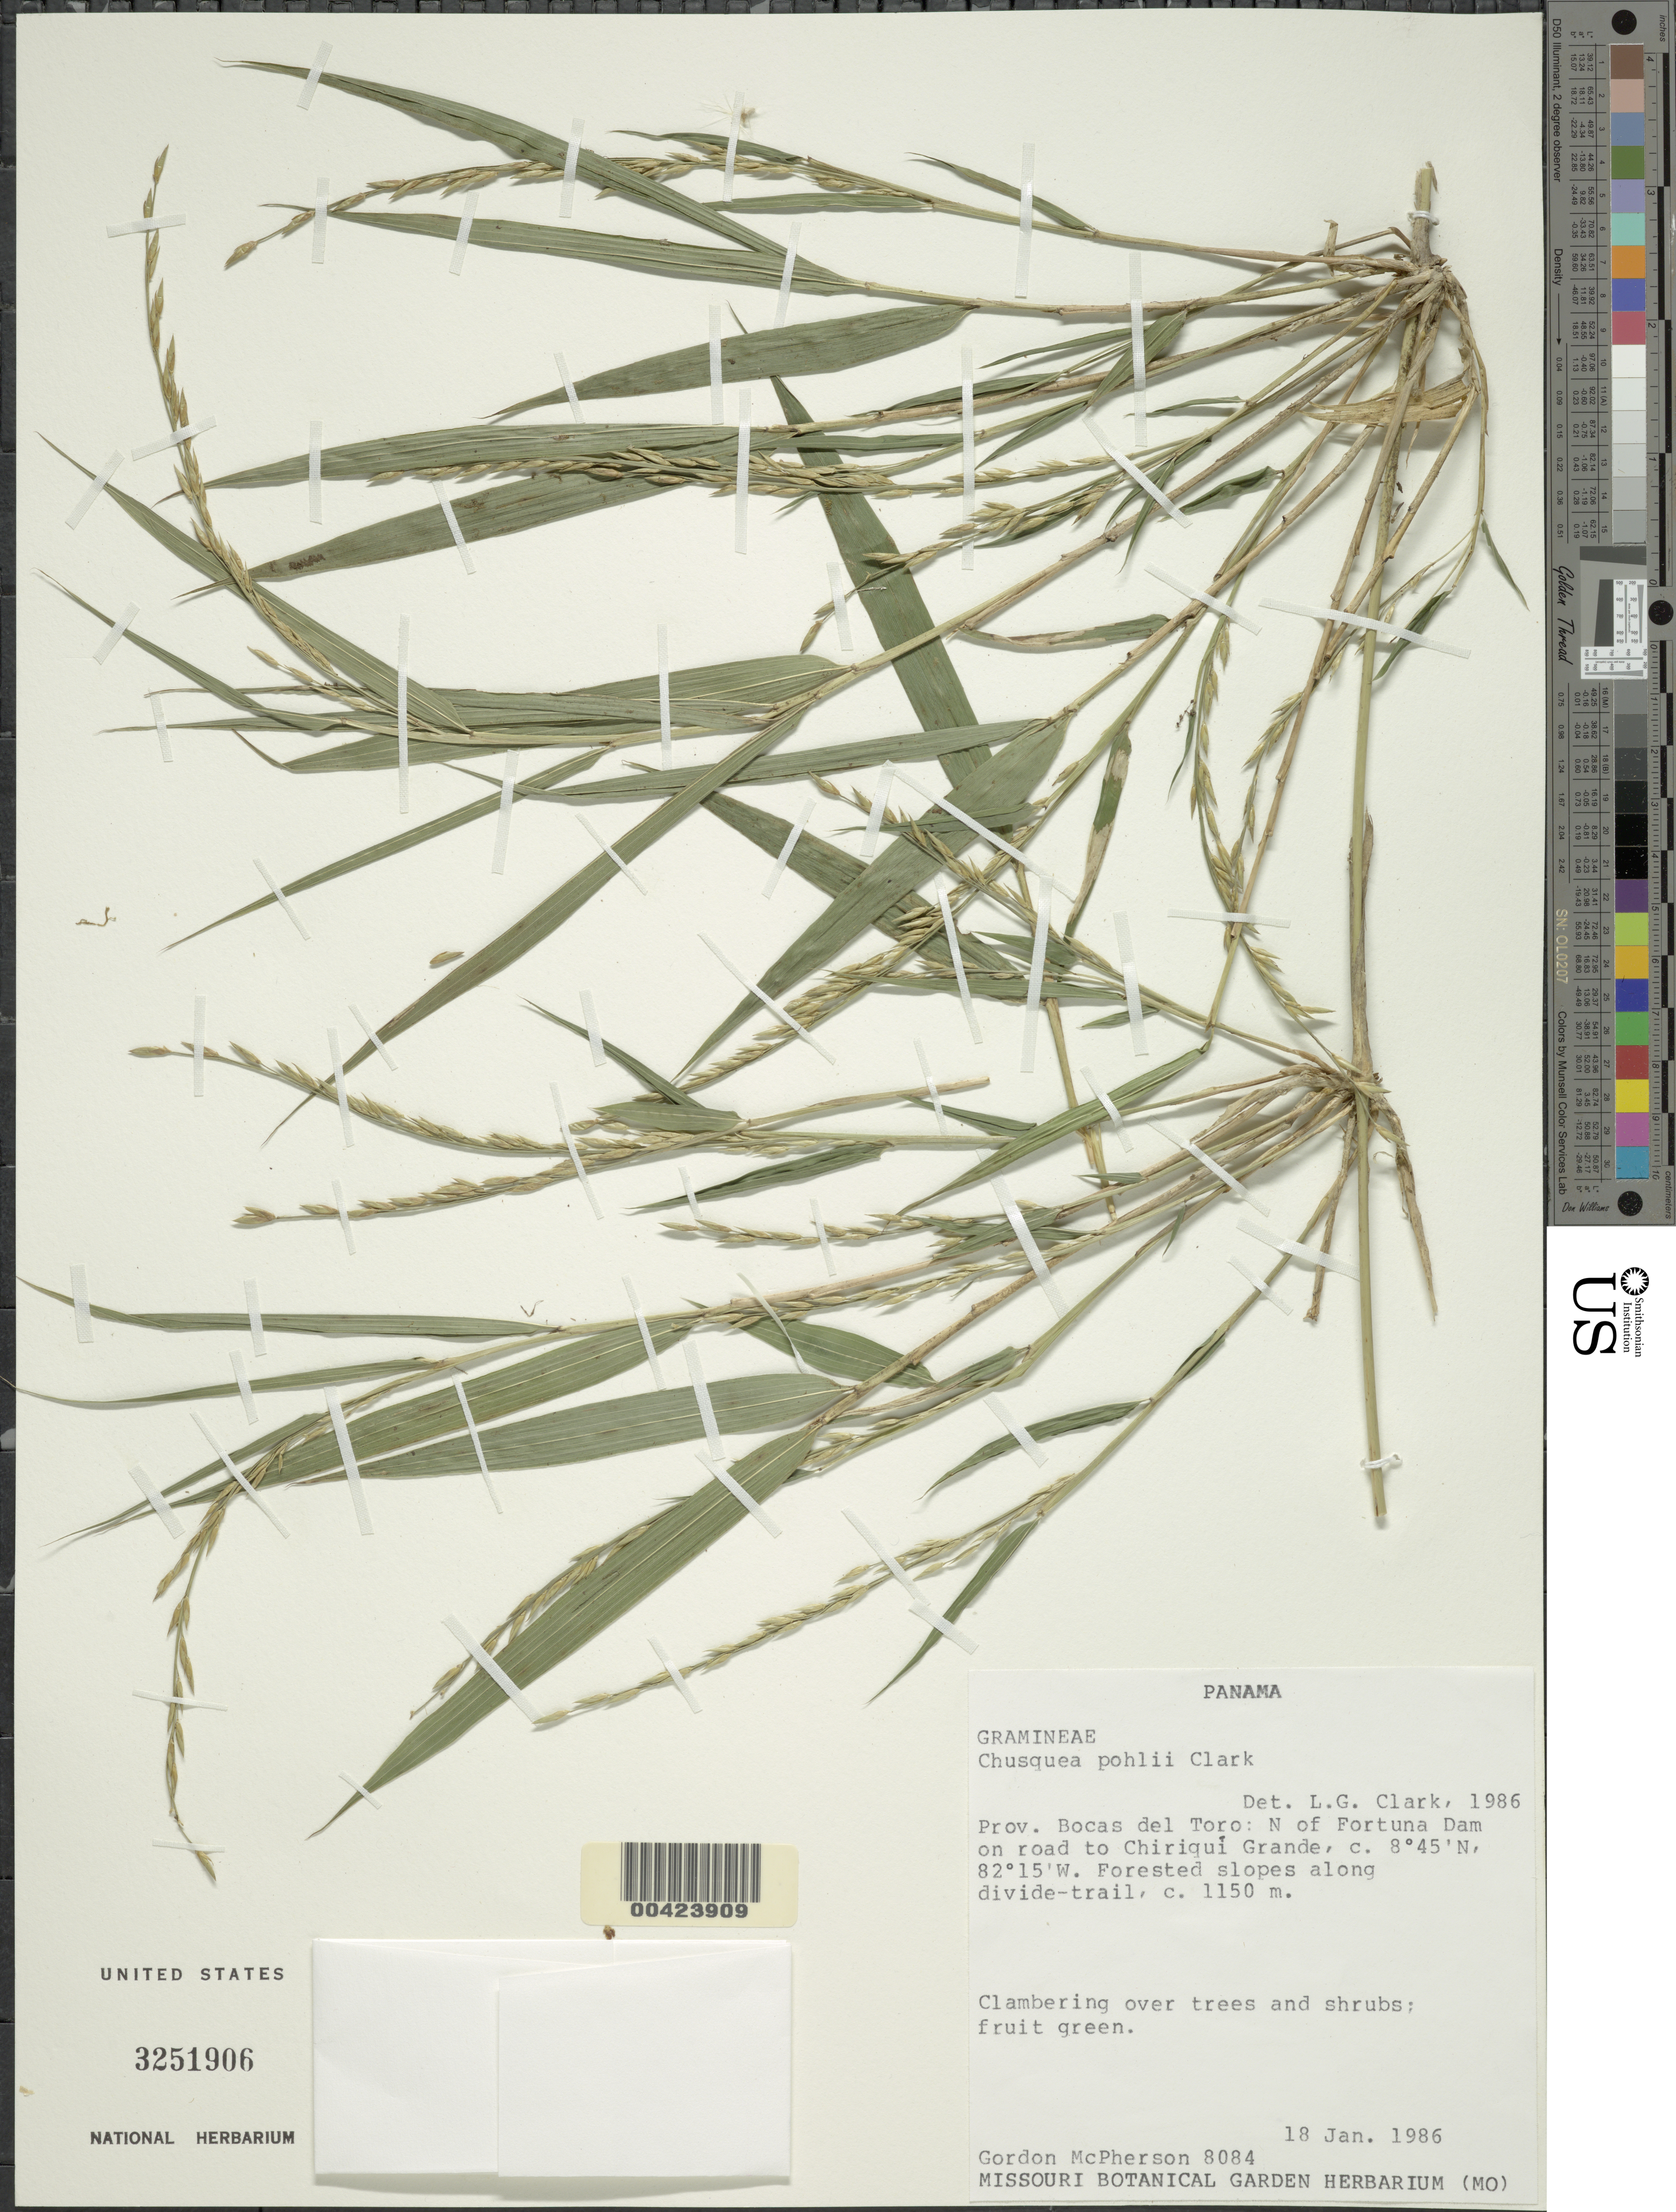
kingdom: Plantae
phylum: Tracheophyta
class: Liliopsida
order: Poales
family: Poaceae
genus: Chusquea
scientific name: Chusquea pohlii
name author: L.G. Clark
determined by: Clark, Lynn G., (ISC), Iowa State University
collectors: G. D. McPherson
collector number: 8084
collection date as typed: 10 Feb 1986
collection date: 1986-02-10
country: Panama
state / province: Bocas del Toro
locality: N of Fortuna Dam on road to Chiriquí Grande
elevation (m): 1150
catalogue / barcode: US 3251906